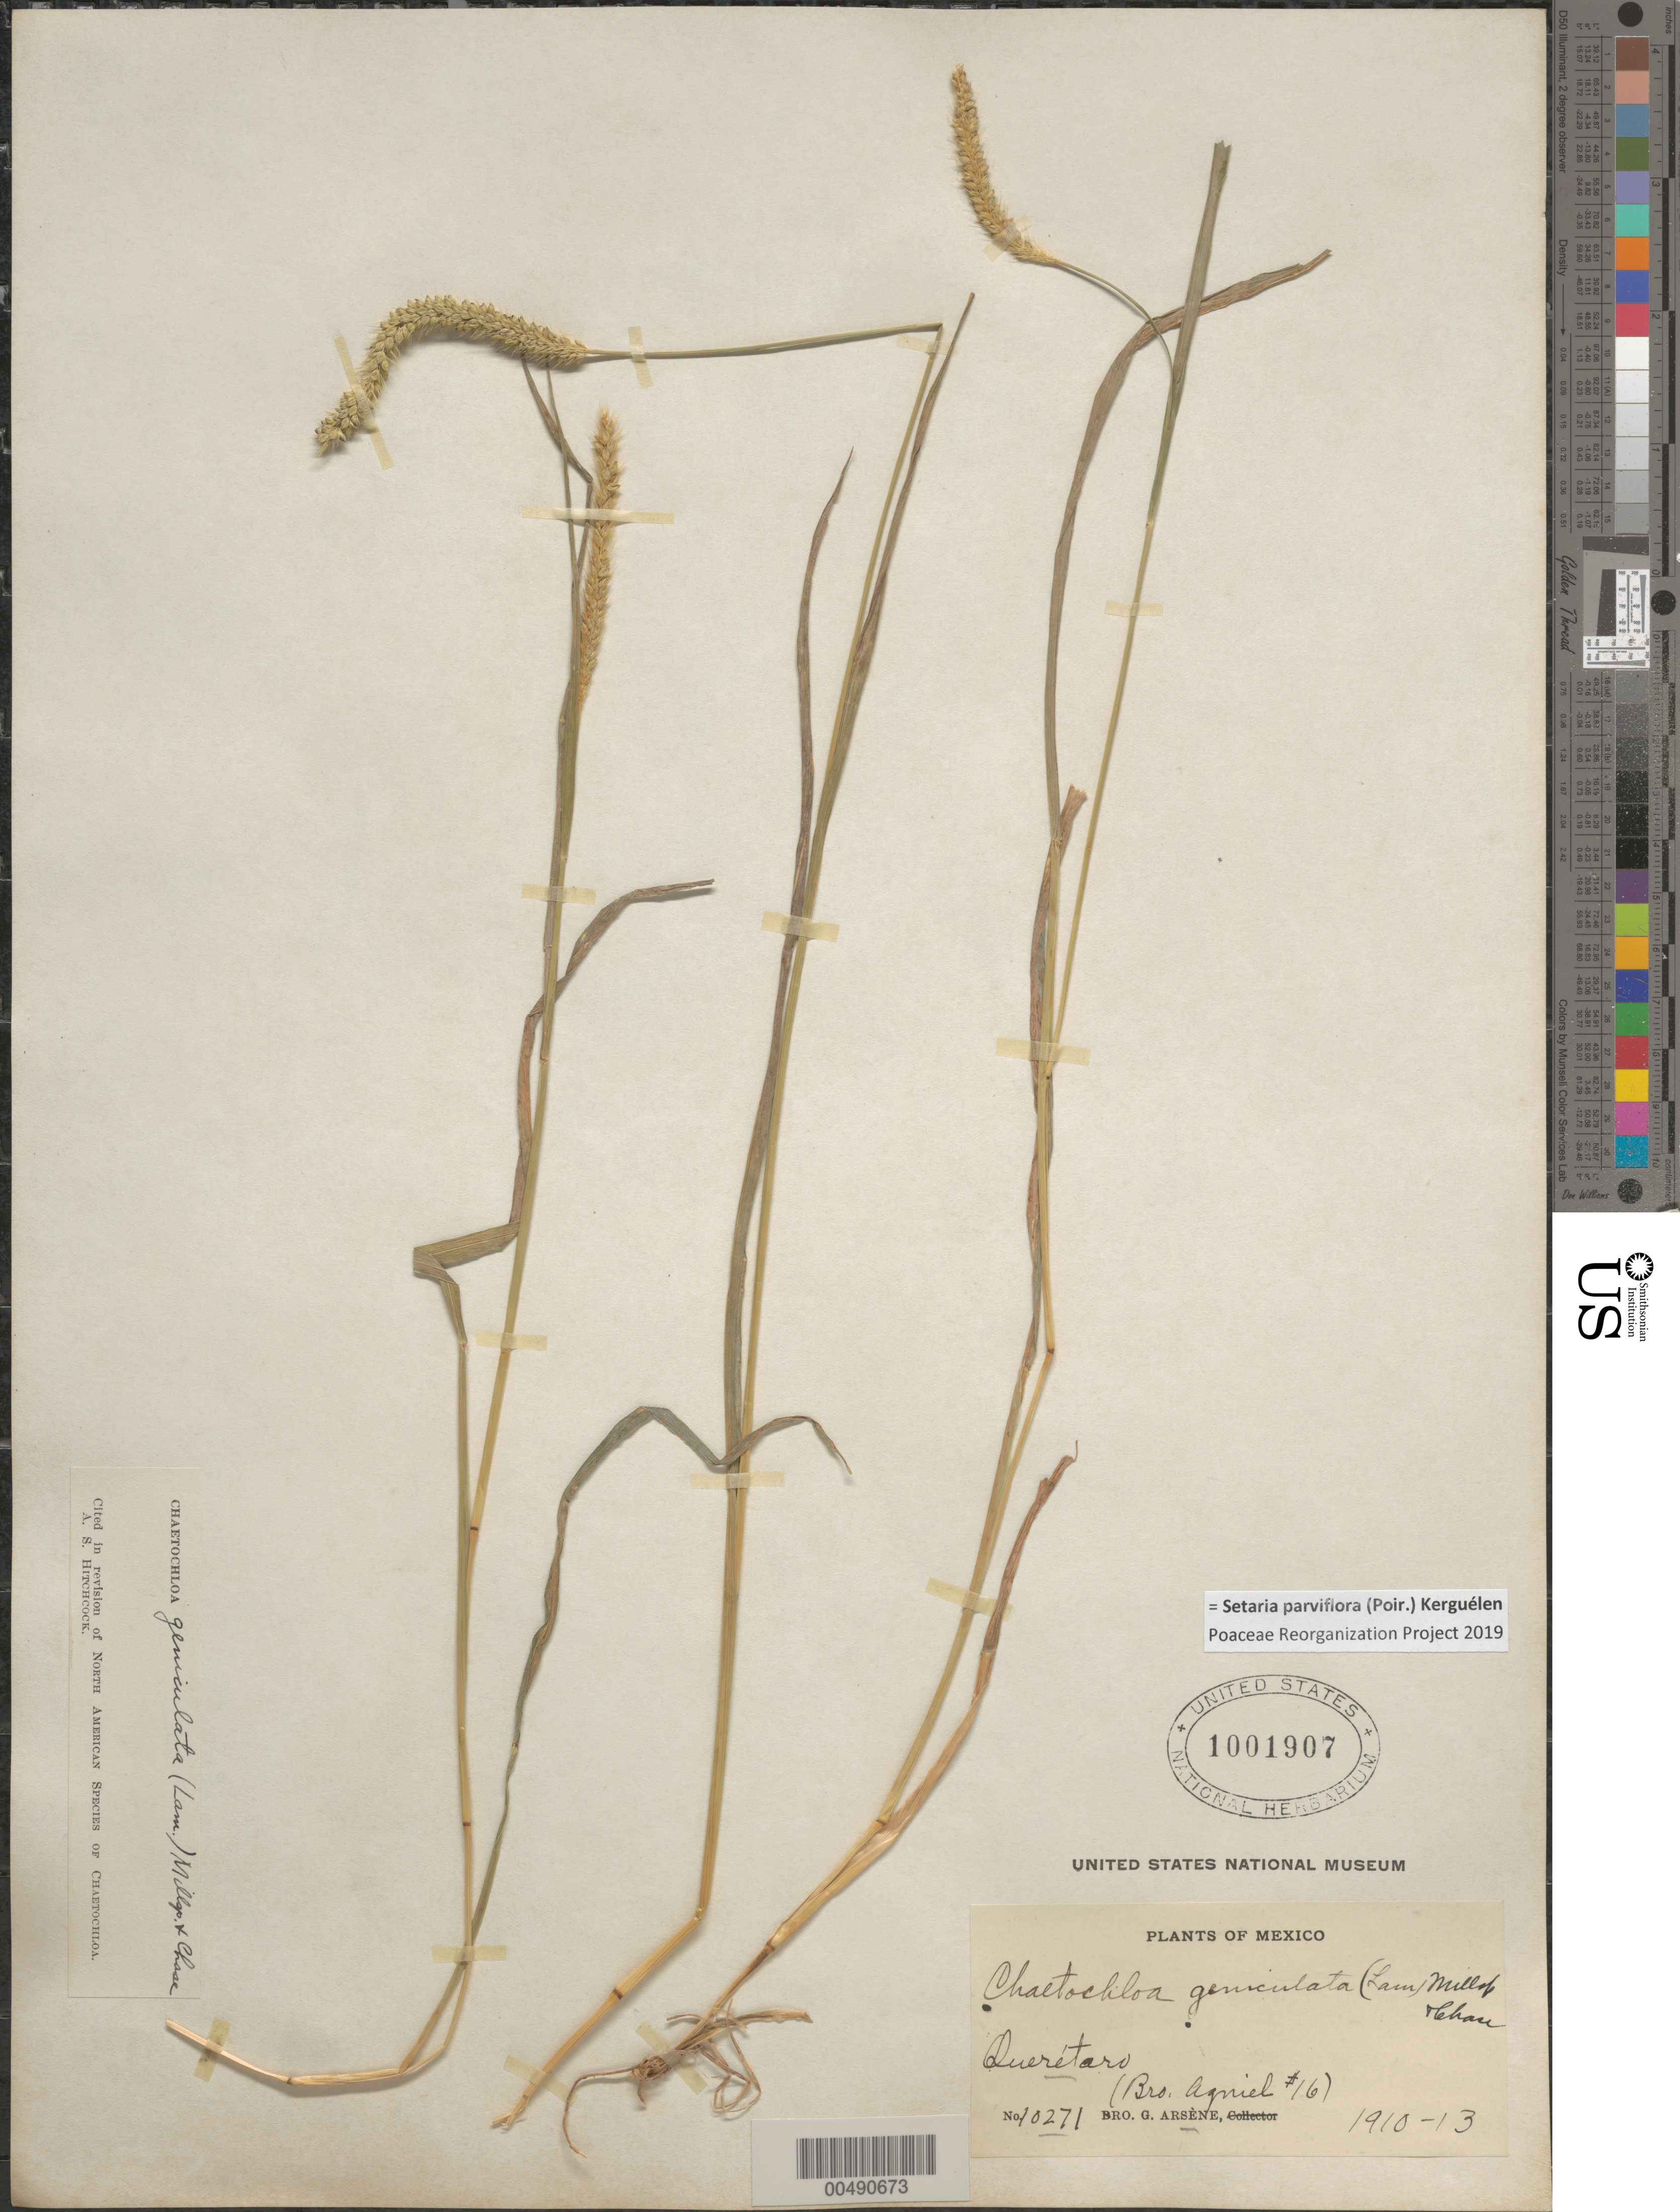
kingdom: Plantae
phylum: Tracheophyta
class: Liliopsida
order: Poales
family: Poaceae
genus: Setaria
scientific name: Setaria parviflora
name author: (Poir.) Kerguélen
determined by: Poaceae Reorganization Project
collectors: Bro. Agniel & Bro. G. Arsène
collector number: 10271/16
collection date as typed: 1910 to 1913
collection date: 1910/1913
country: Mexico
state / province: Querétaro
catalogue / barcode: US 1001907